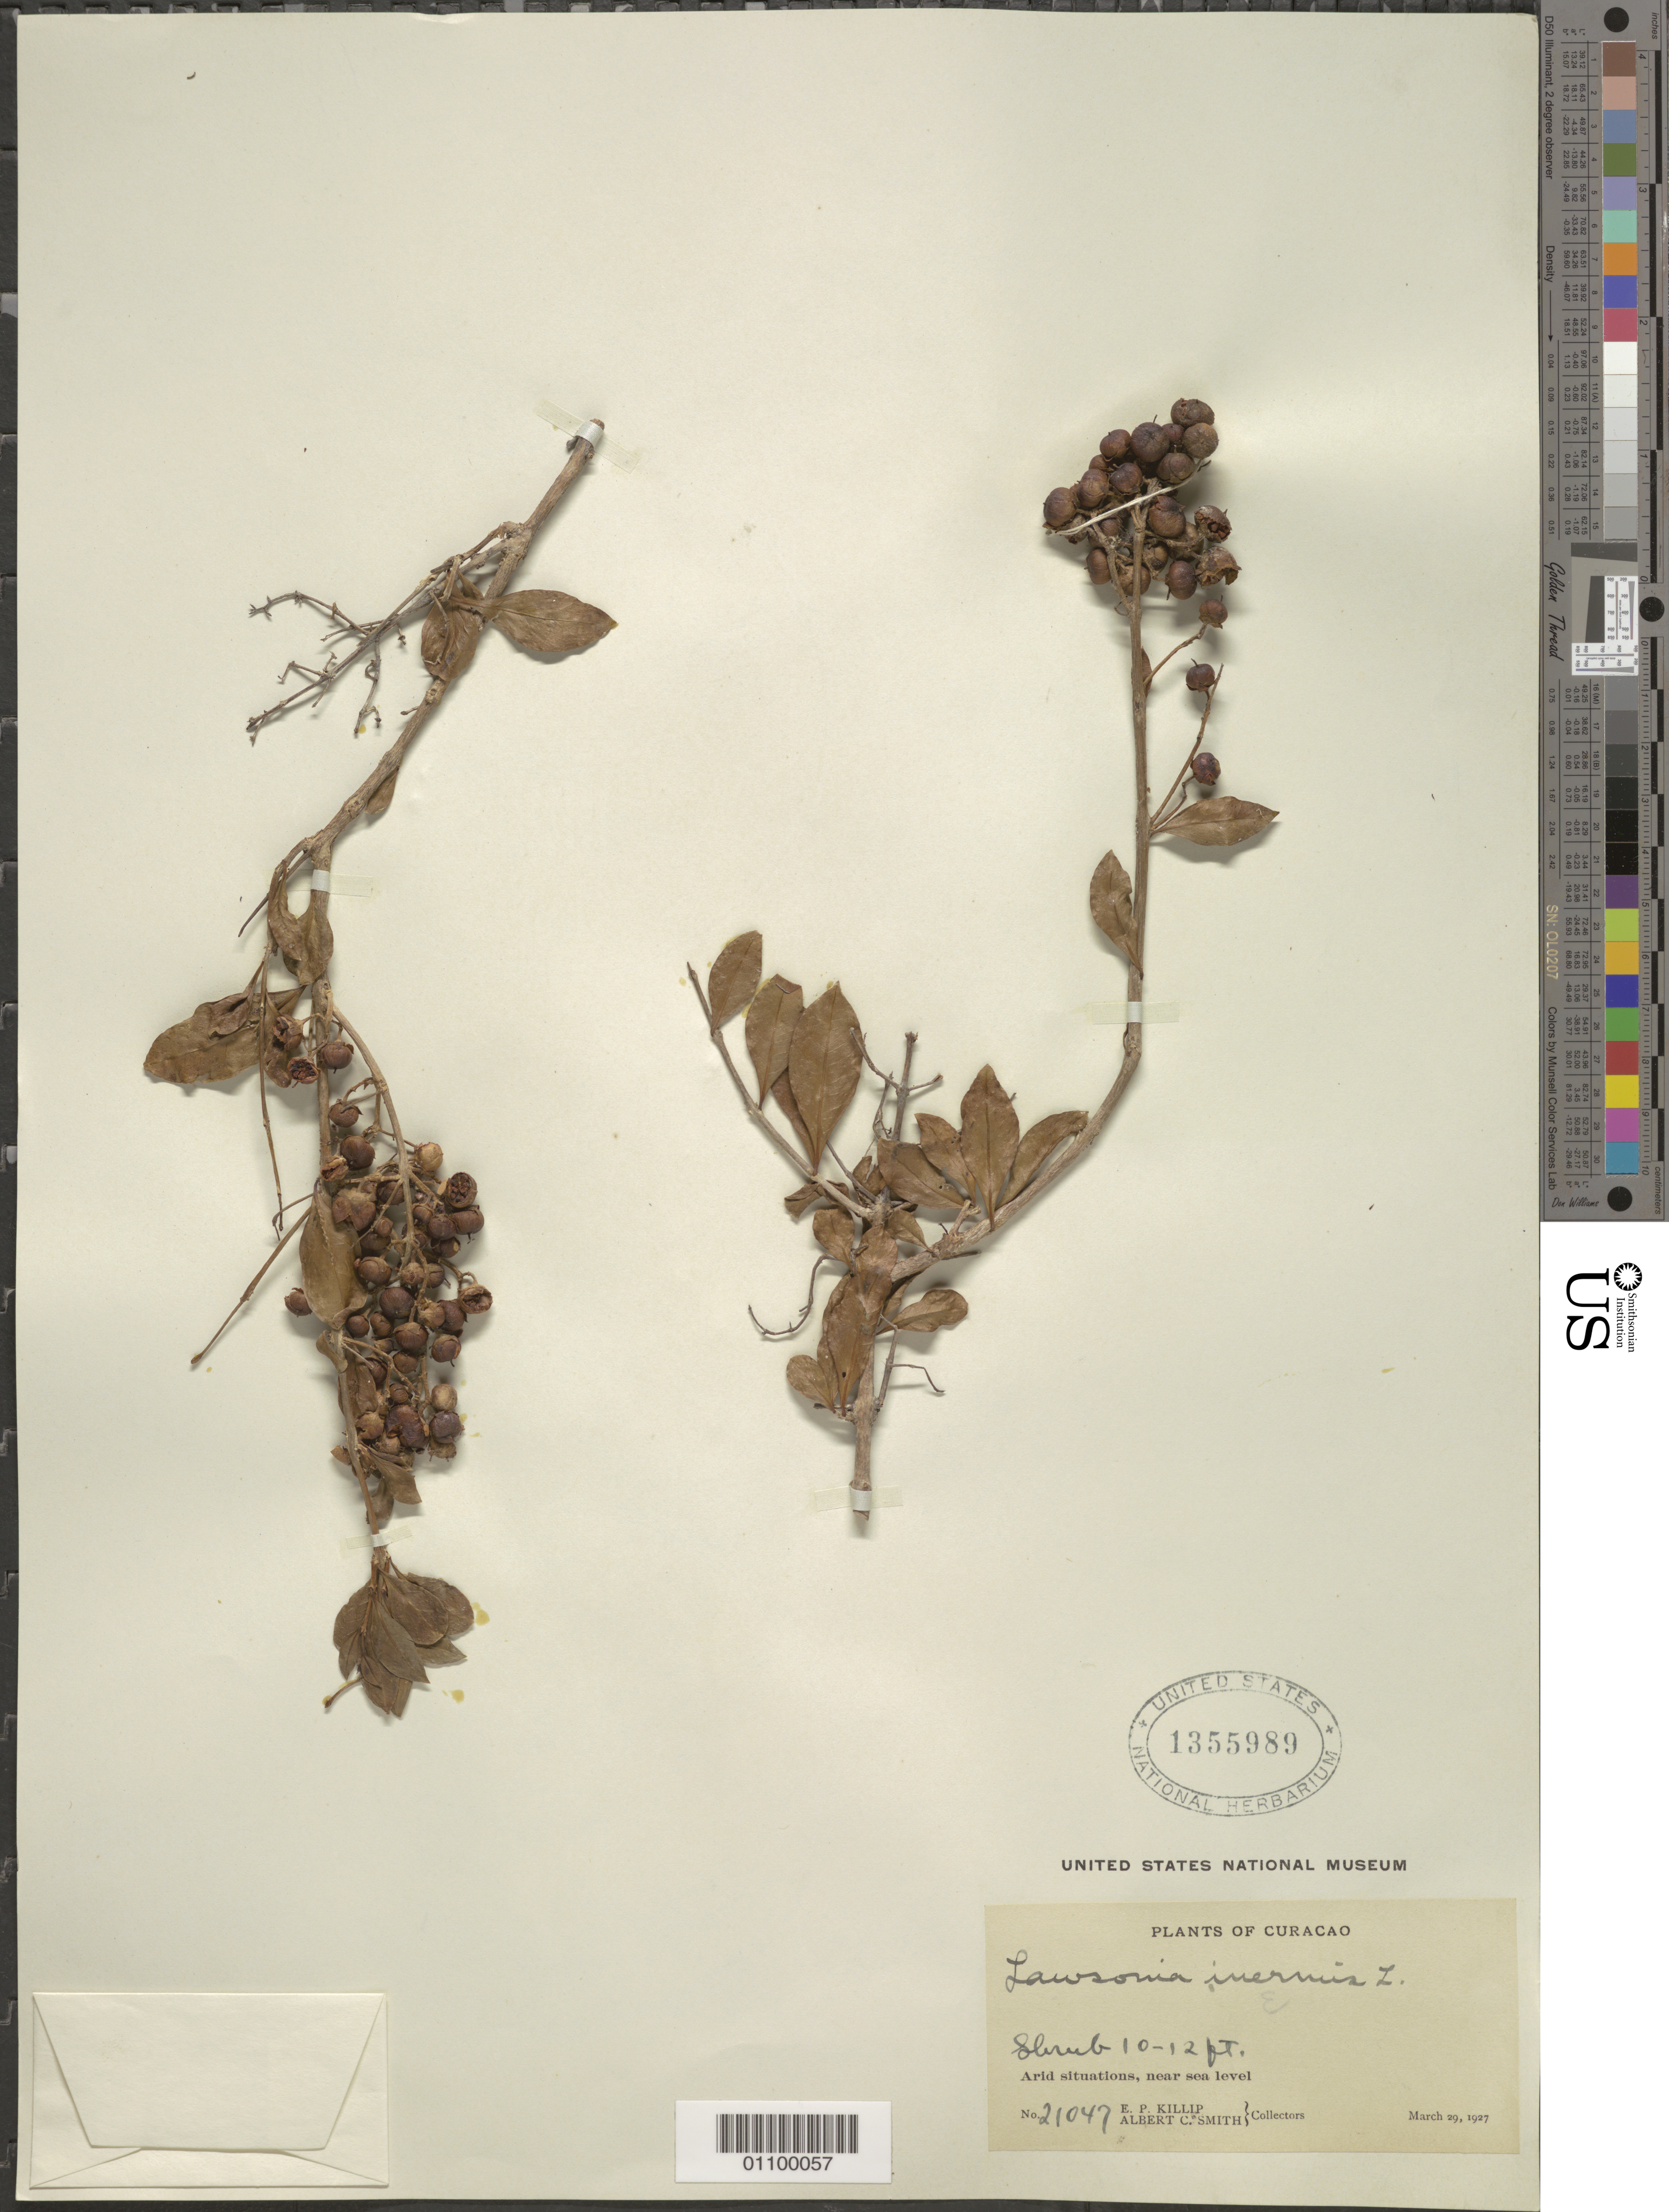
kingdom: Plantae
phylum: Tracheophyta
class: Magnoliopsida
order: Myrtales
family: Lythraceae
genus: Lawsonia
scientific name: Lawsonia inermis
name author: L.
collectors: E. P. Killip & A. C. Smith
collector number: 21047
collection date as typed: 29 Mar 1927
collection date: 1927-03-29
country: Curaçao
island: Curaçao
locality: Arid situations, near sea level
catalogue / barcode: US 1355989